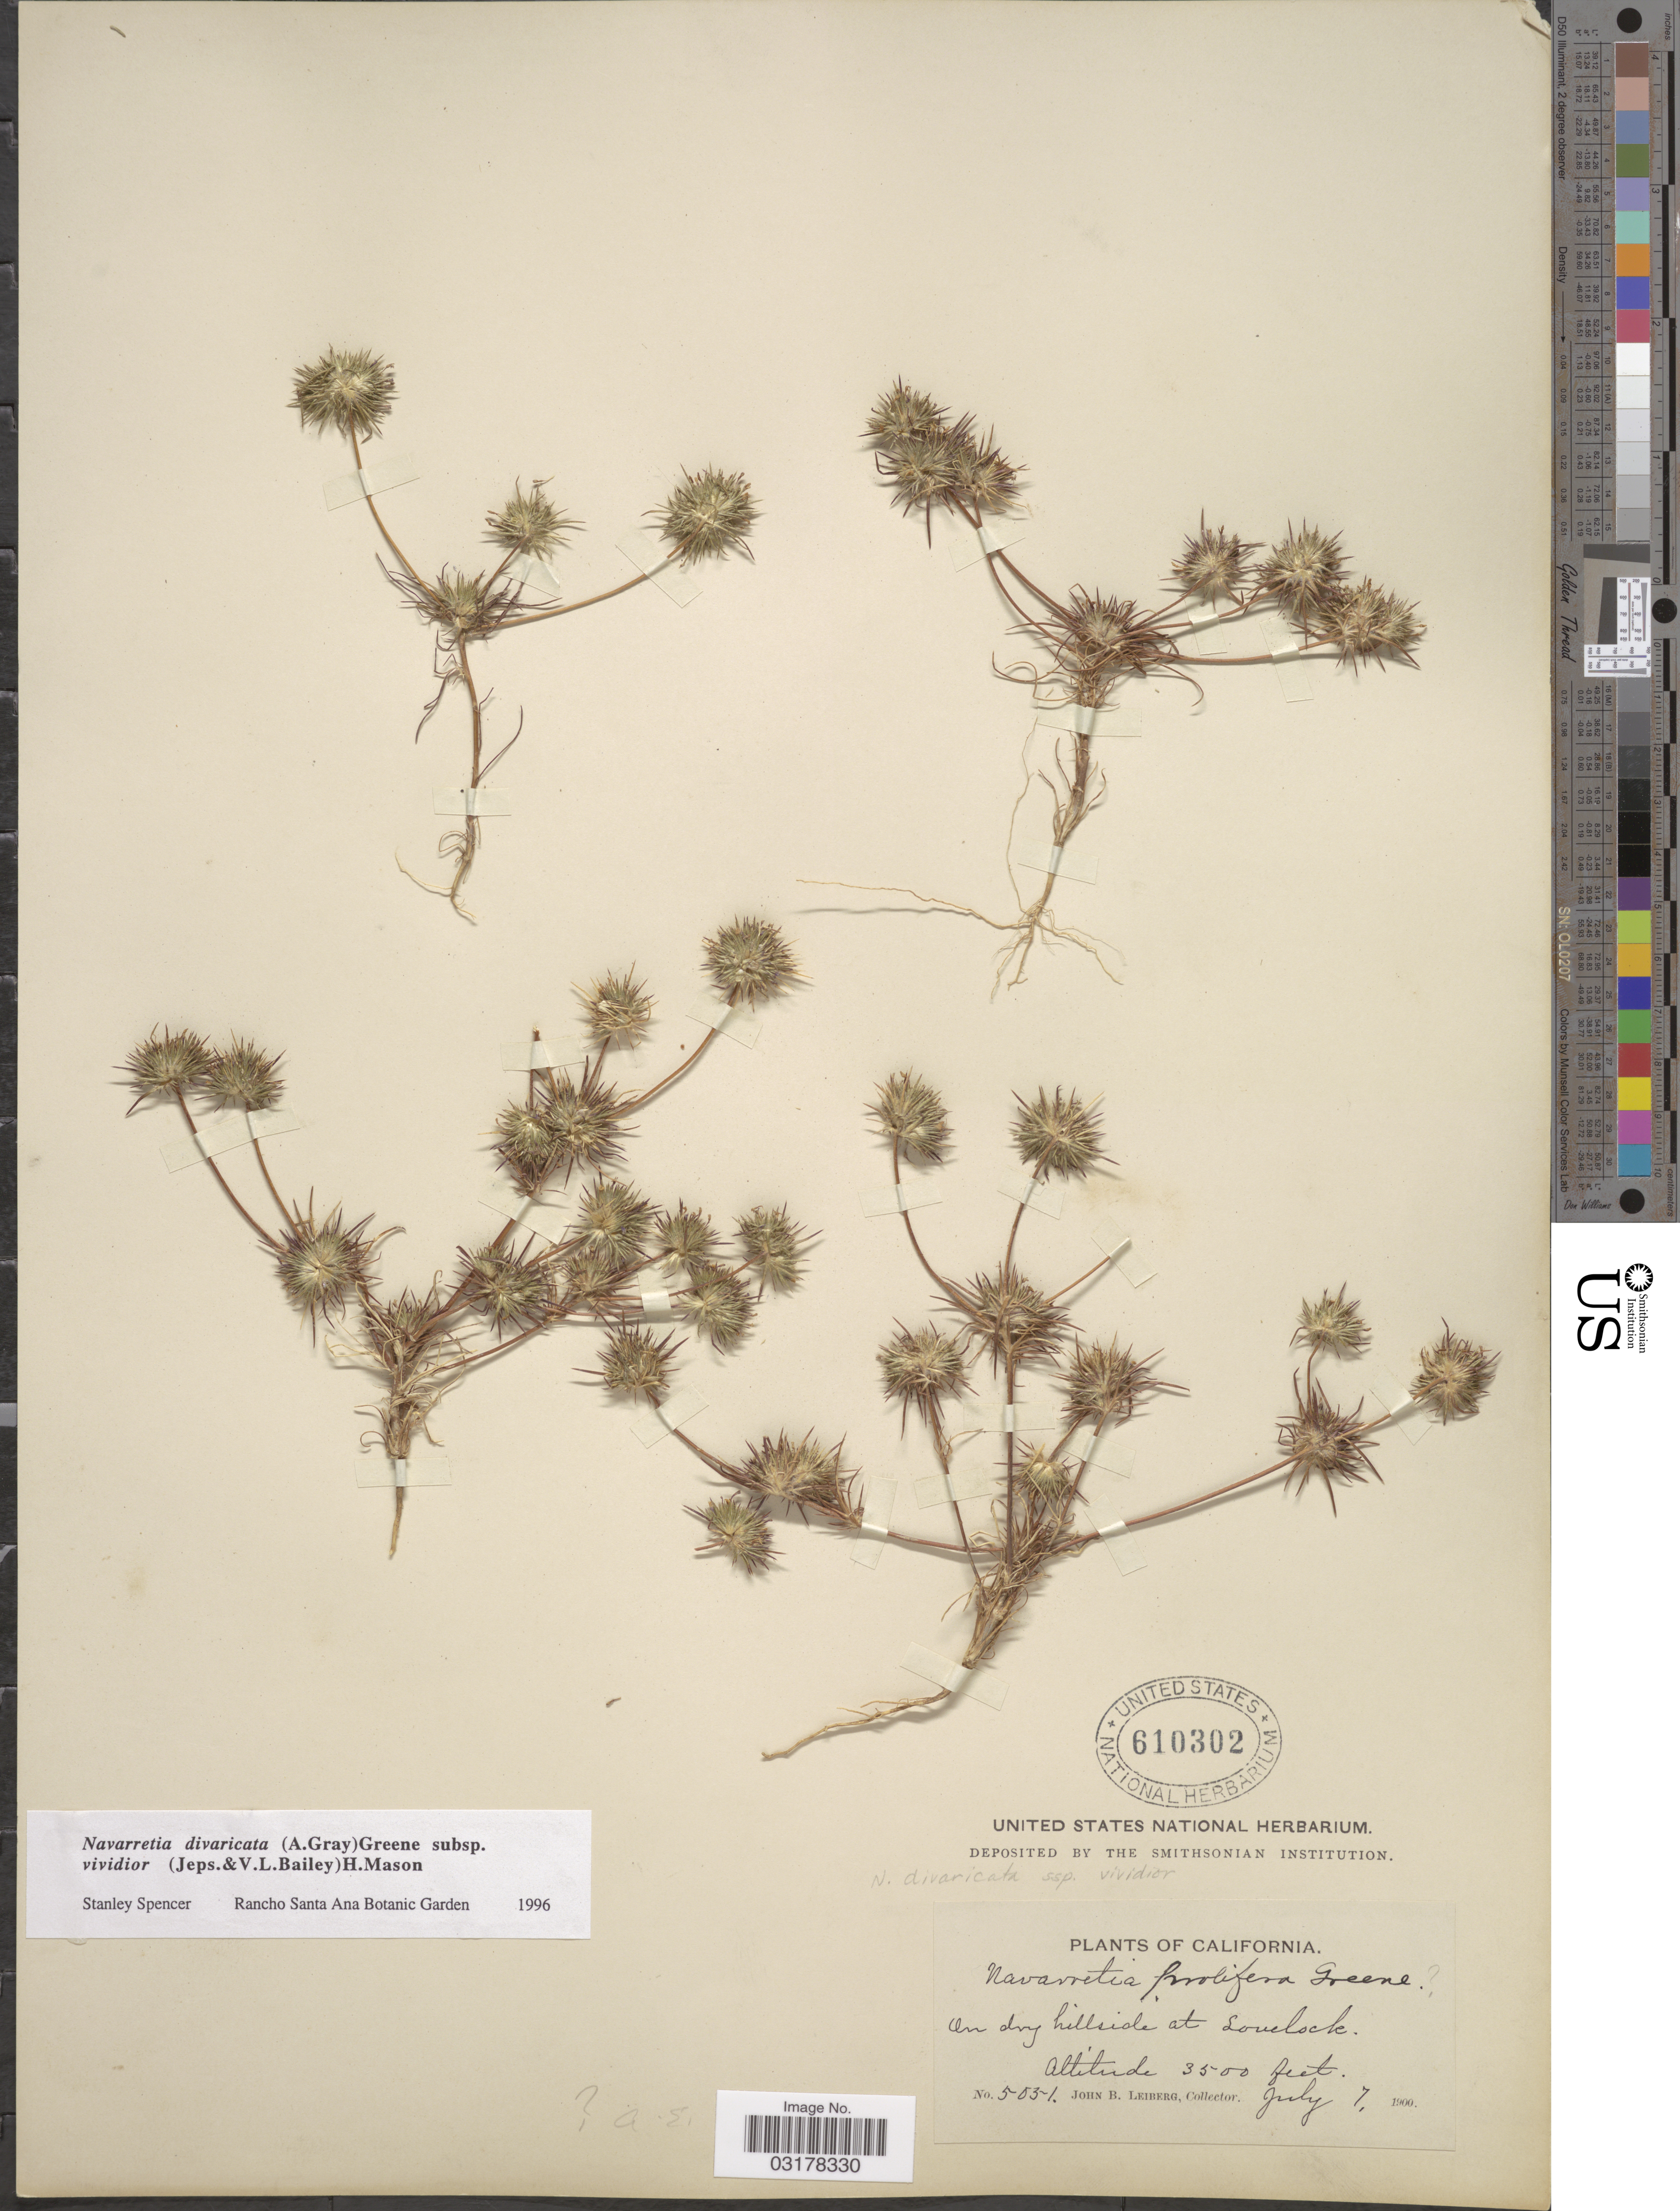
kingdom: Plantae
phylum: Tracheophyta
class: Magnoliopsida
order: Ericales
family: Polemoniaceae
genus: Navarretia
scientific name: Navarretia divaricata subsp. vividior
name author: (Jeps. & V. L. Bailey) H. Mason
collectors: J. B. Leiberg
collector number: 5051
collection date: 1900-07-07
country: United States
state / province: California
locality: At Lovelock.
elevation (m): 1067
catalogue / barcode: US 610302